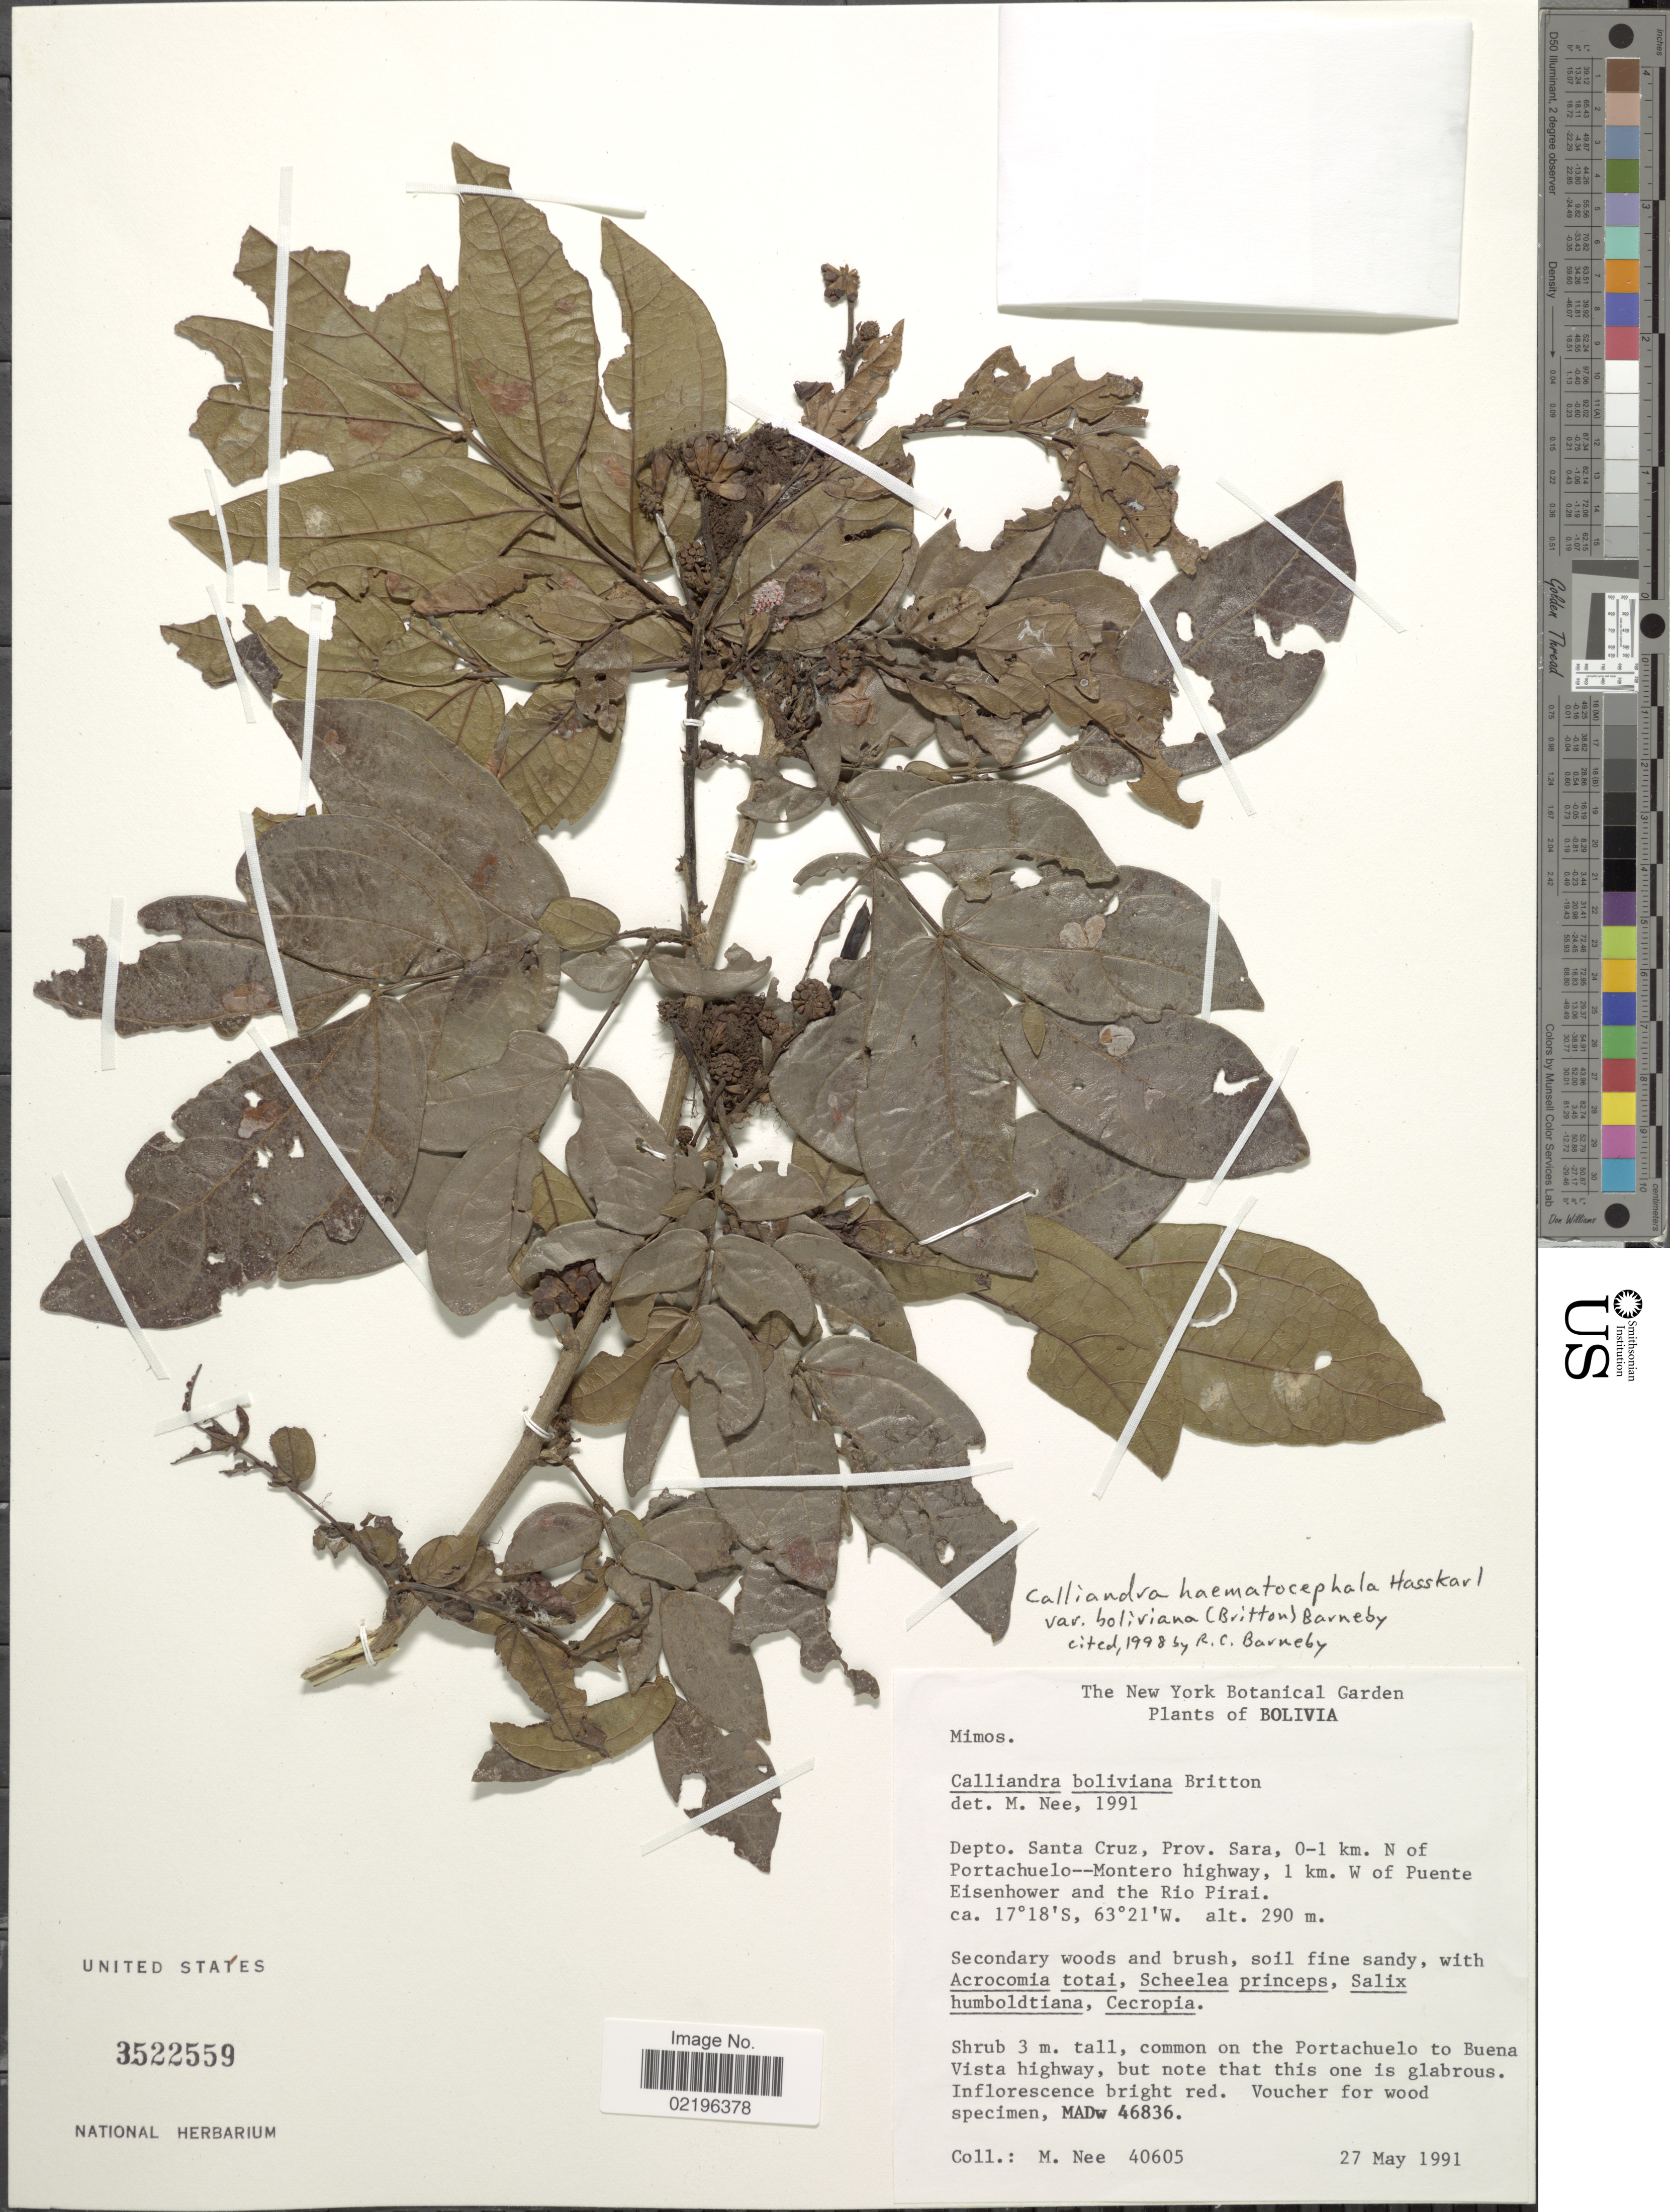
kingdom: Plantae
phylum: Tracheophyta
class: Magnoliopsida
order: Fabales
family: Fabaceae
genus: Calliandra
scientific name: Calliandra haematocephala var. boliviana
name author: (Britton) Barneby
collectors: M. Nee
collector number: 40605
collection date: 1991-05-27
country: Bolivia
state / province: Santa Cruz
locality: Depto. Santa Cruz, Prov. Sara, 0- 1 km. N of Portachuelo -- Montero highway, 1 km. W of Puente Eisenhower and the Rio Pirai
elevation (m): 290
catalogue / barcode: US 3522559